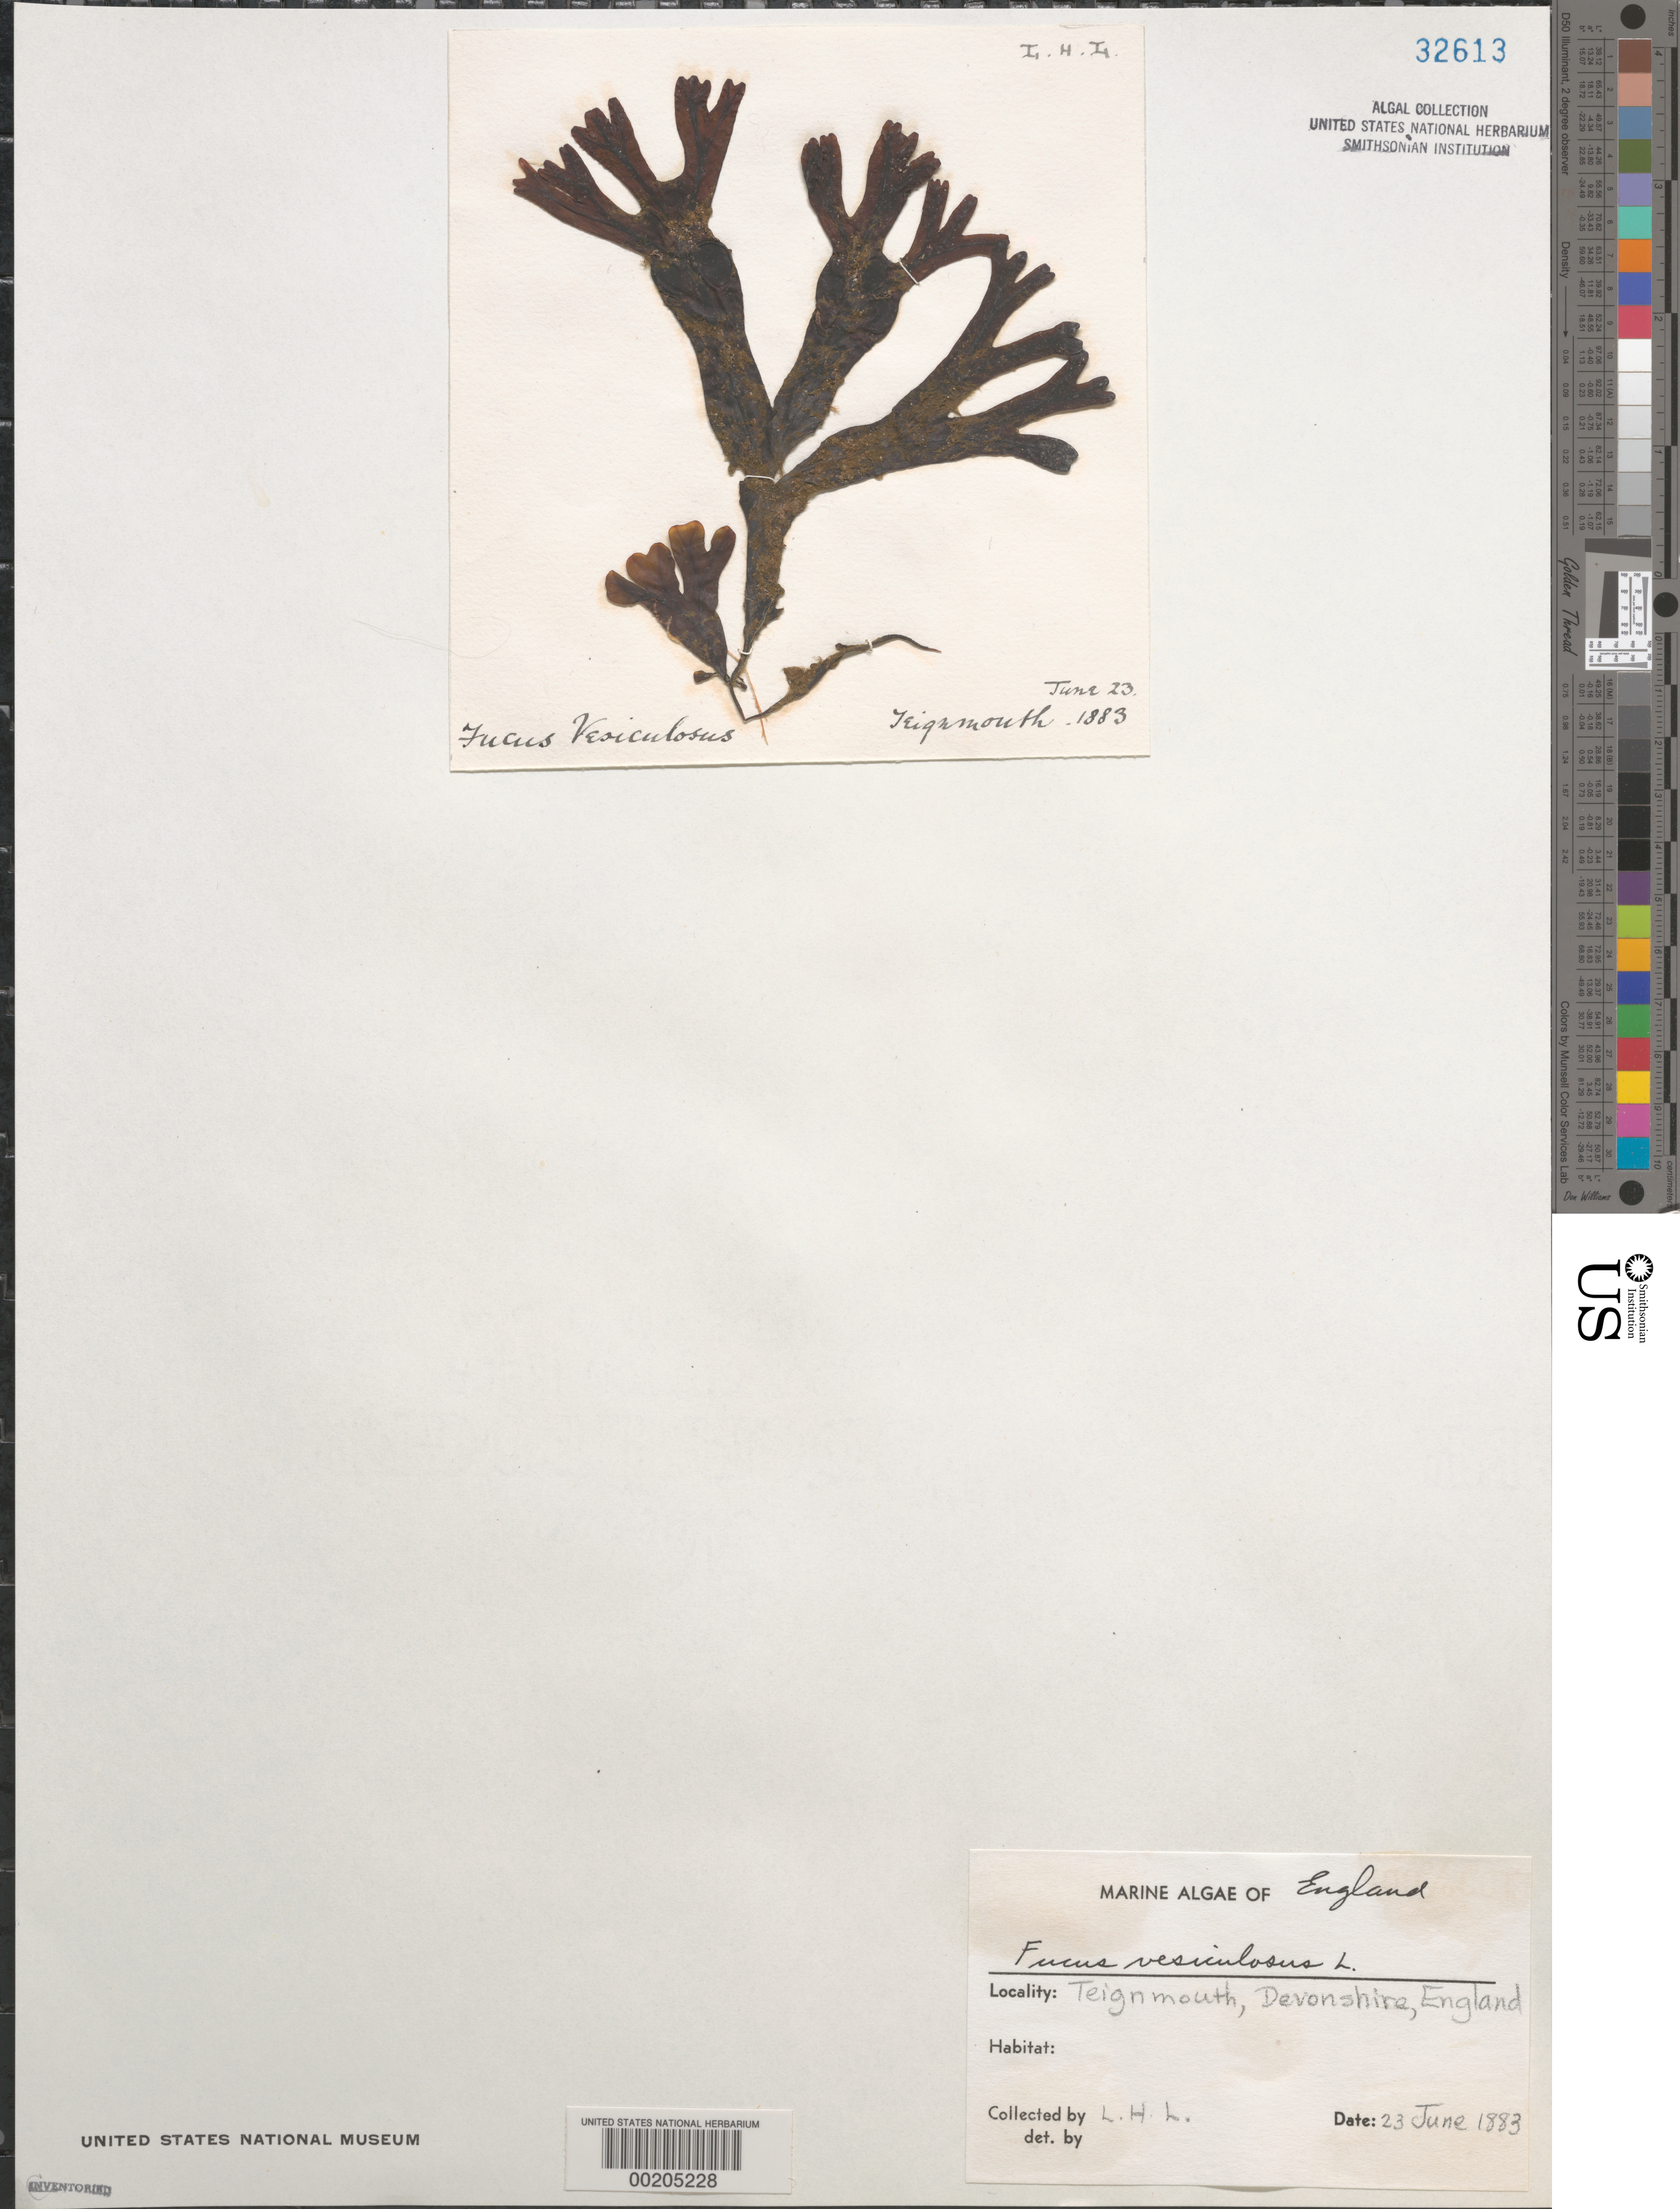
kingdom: Chromista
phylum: Ochrophyta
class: Phaeophyceae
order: Fucales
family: Fucaceae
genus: Fucus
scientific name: Fucus vesiculosus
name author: L.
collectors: L.H.L.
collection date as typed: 23 Jun 1883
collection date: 1883-06-23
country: United Kingdom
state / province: England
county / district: Devon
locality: Teignmouth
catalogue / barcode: US 32613